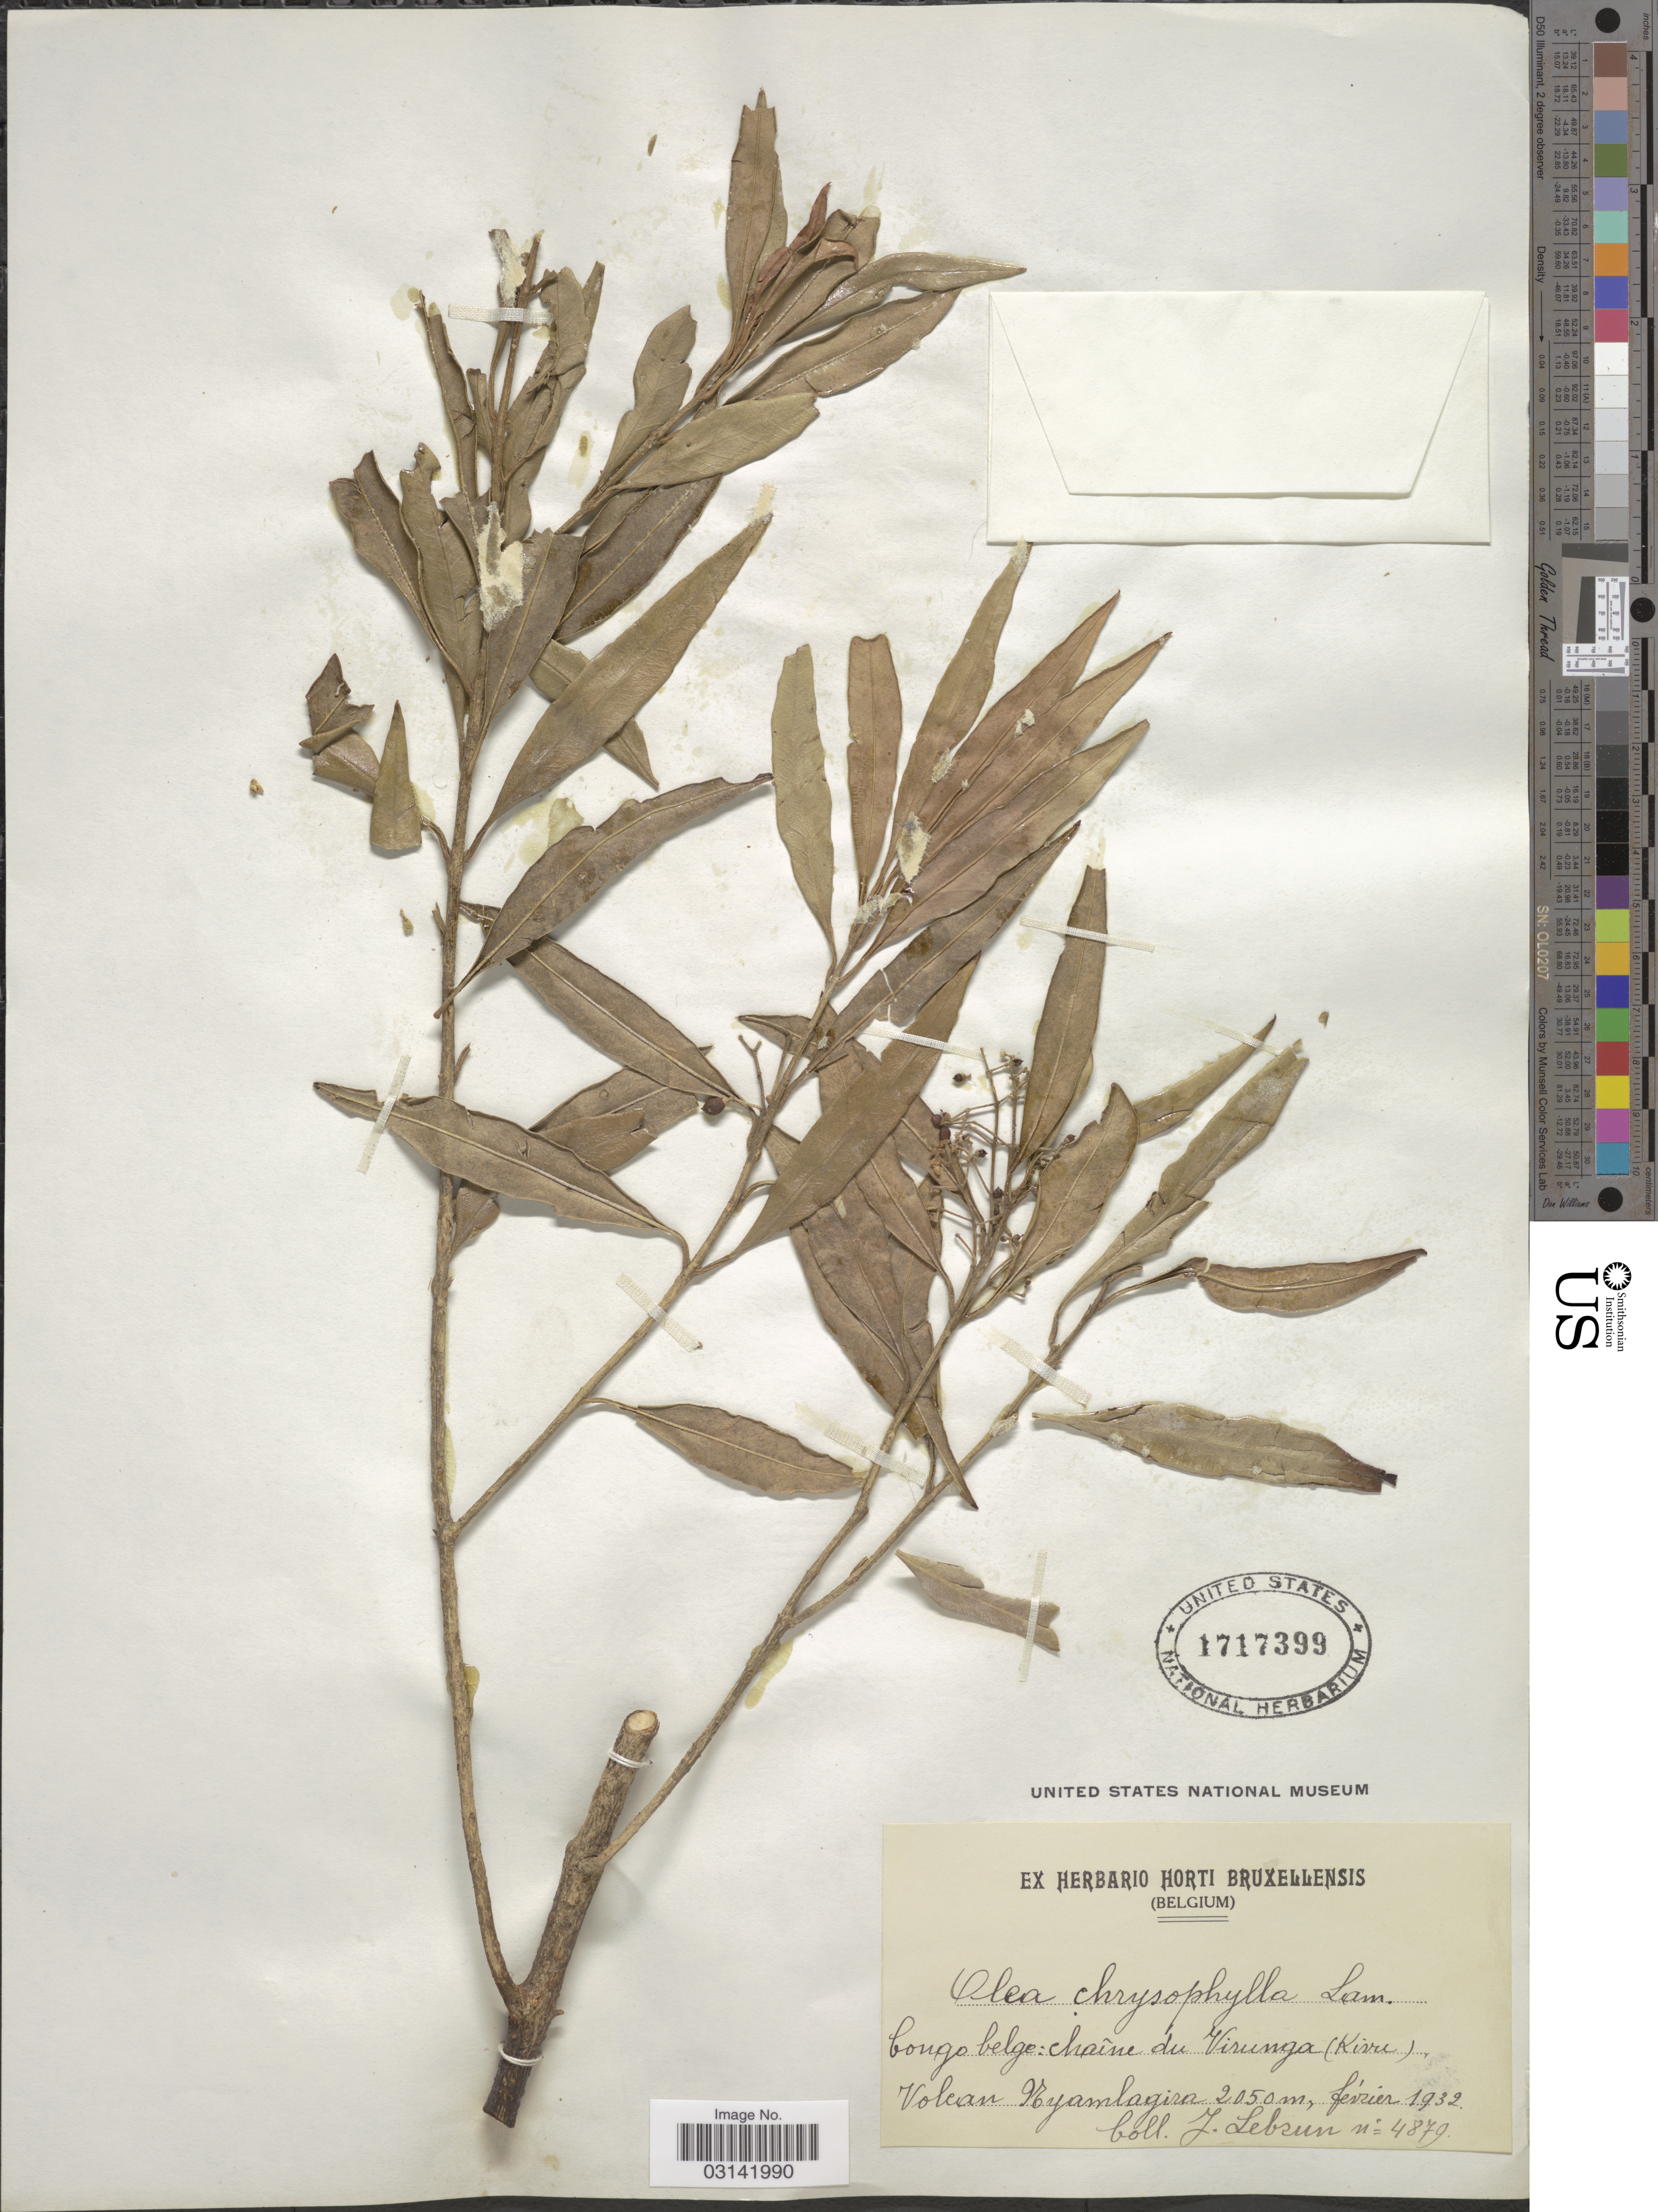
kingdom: Plantae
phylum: Tracheophyta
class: Magnoliopsida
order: Lamiales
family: Oleaceae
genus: Olea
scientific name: Olea chrysophylla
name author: Lam.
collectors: J. A. Lebrun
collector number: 4879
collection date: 1932-02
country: Congo, Democratic Republic of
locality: Congo Belge: chaîne du Virunga (Kivu). Volcan Nyamlagira.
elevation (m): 2050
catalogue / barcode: US 1717399